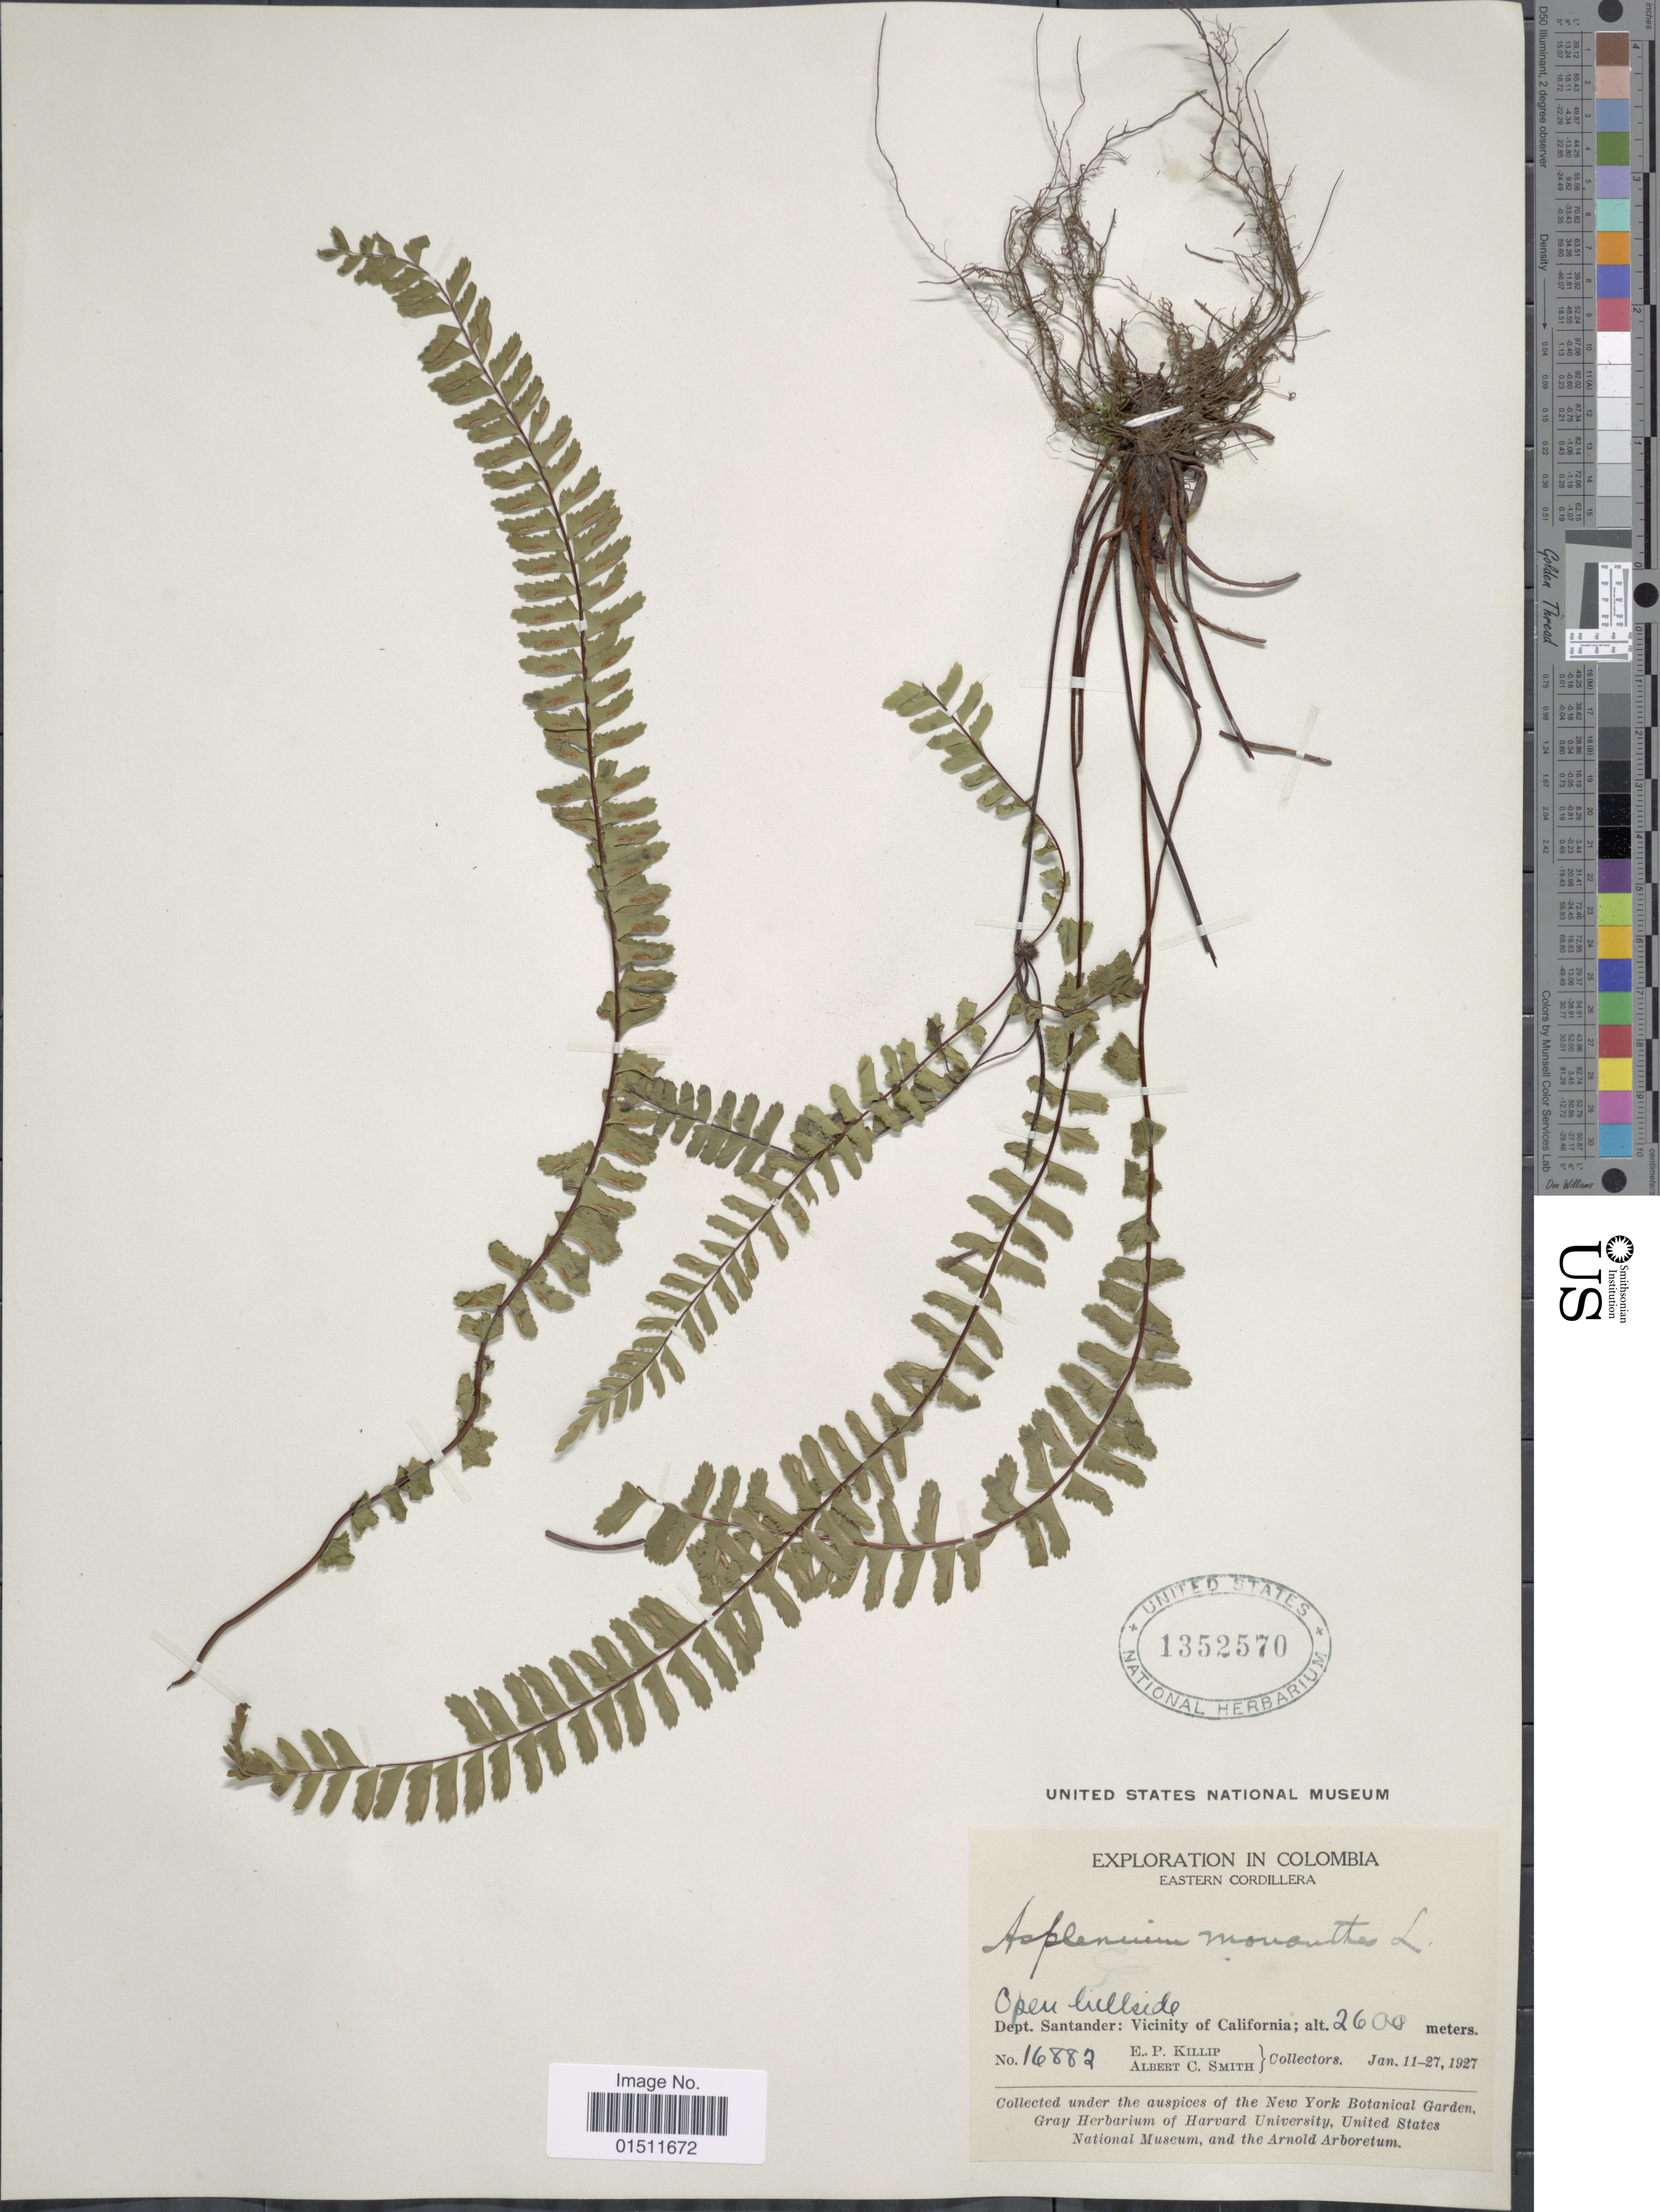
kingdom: Plantae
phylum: Tracheophyta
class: Polypodiopsida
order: Polypodiales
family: Aspleniaceae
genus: Asplenium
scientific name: Asplenium monanthes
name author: L.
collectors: E. P. Killip & A. C. Smith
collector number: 16882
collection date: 1927-01-11/1927-01-27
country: Colombia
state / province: Santander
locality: Eastern Cordillera, dept. Santander: Vicinity of California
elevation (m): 2600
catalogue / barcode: US 1352570